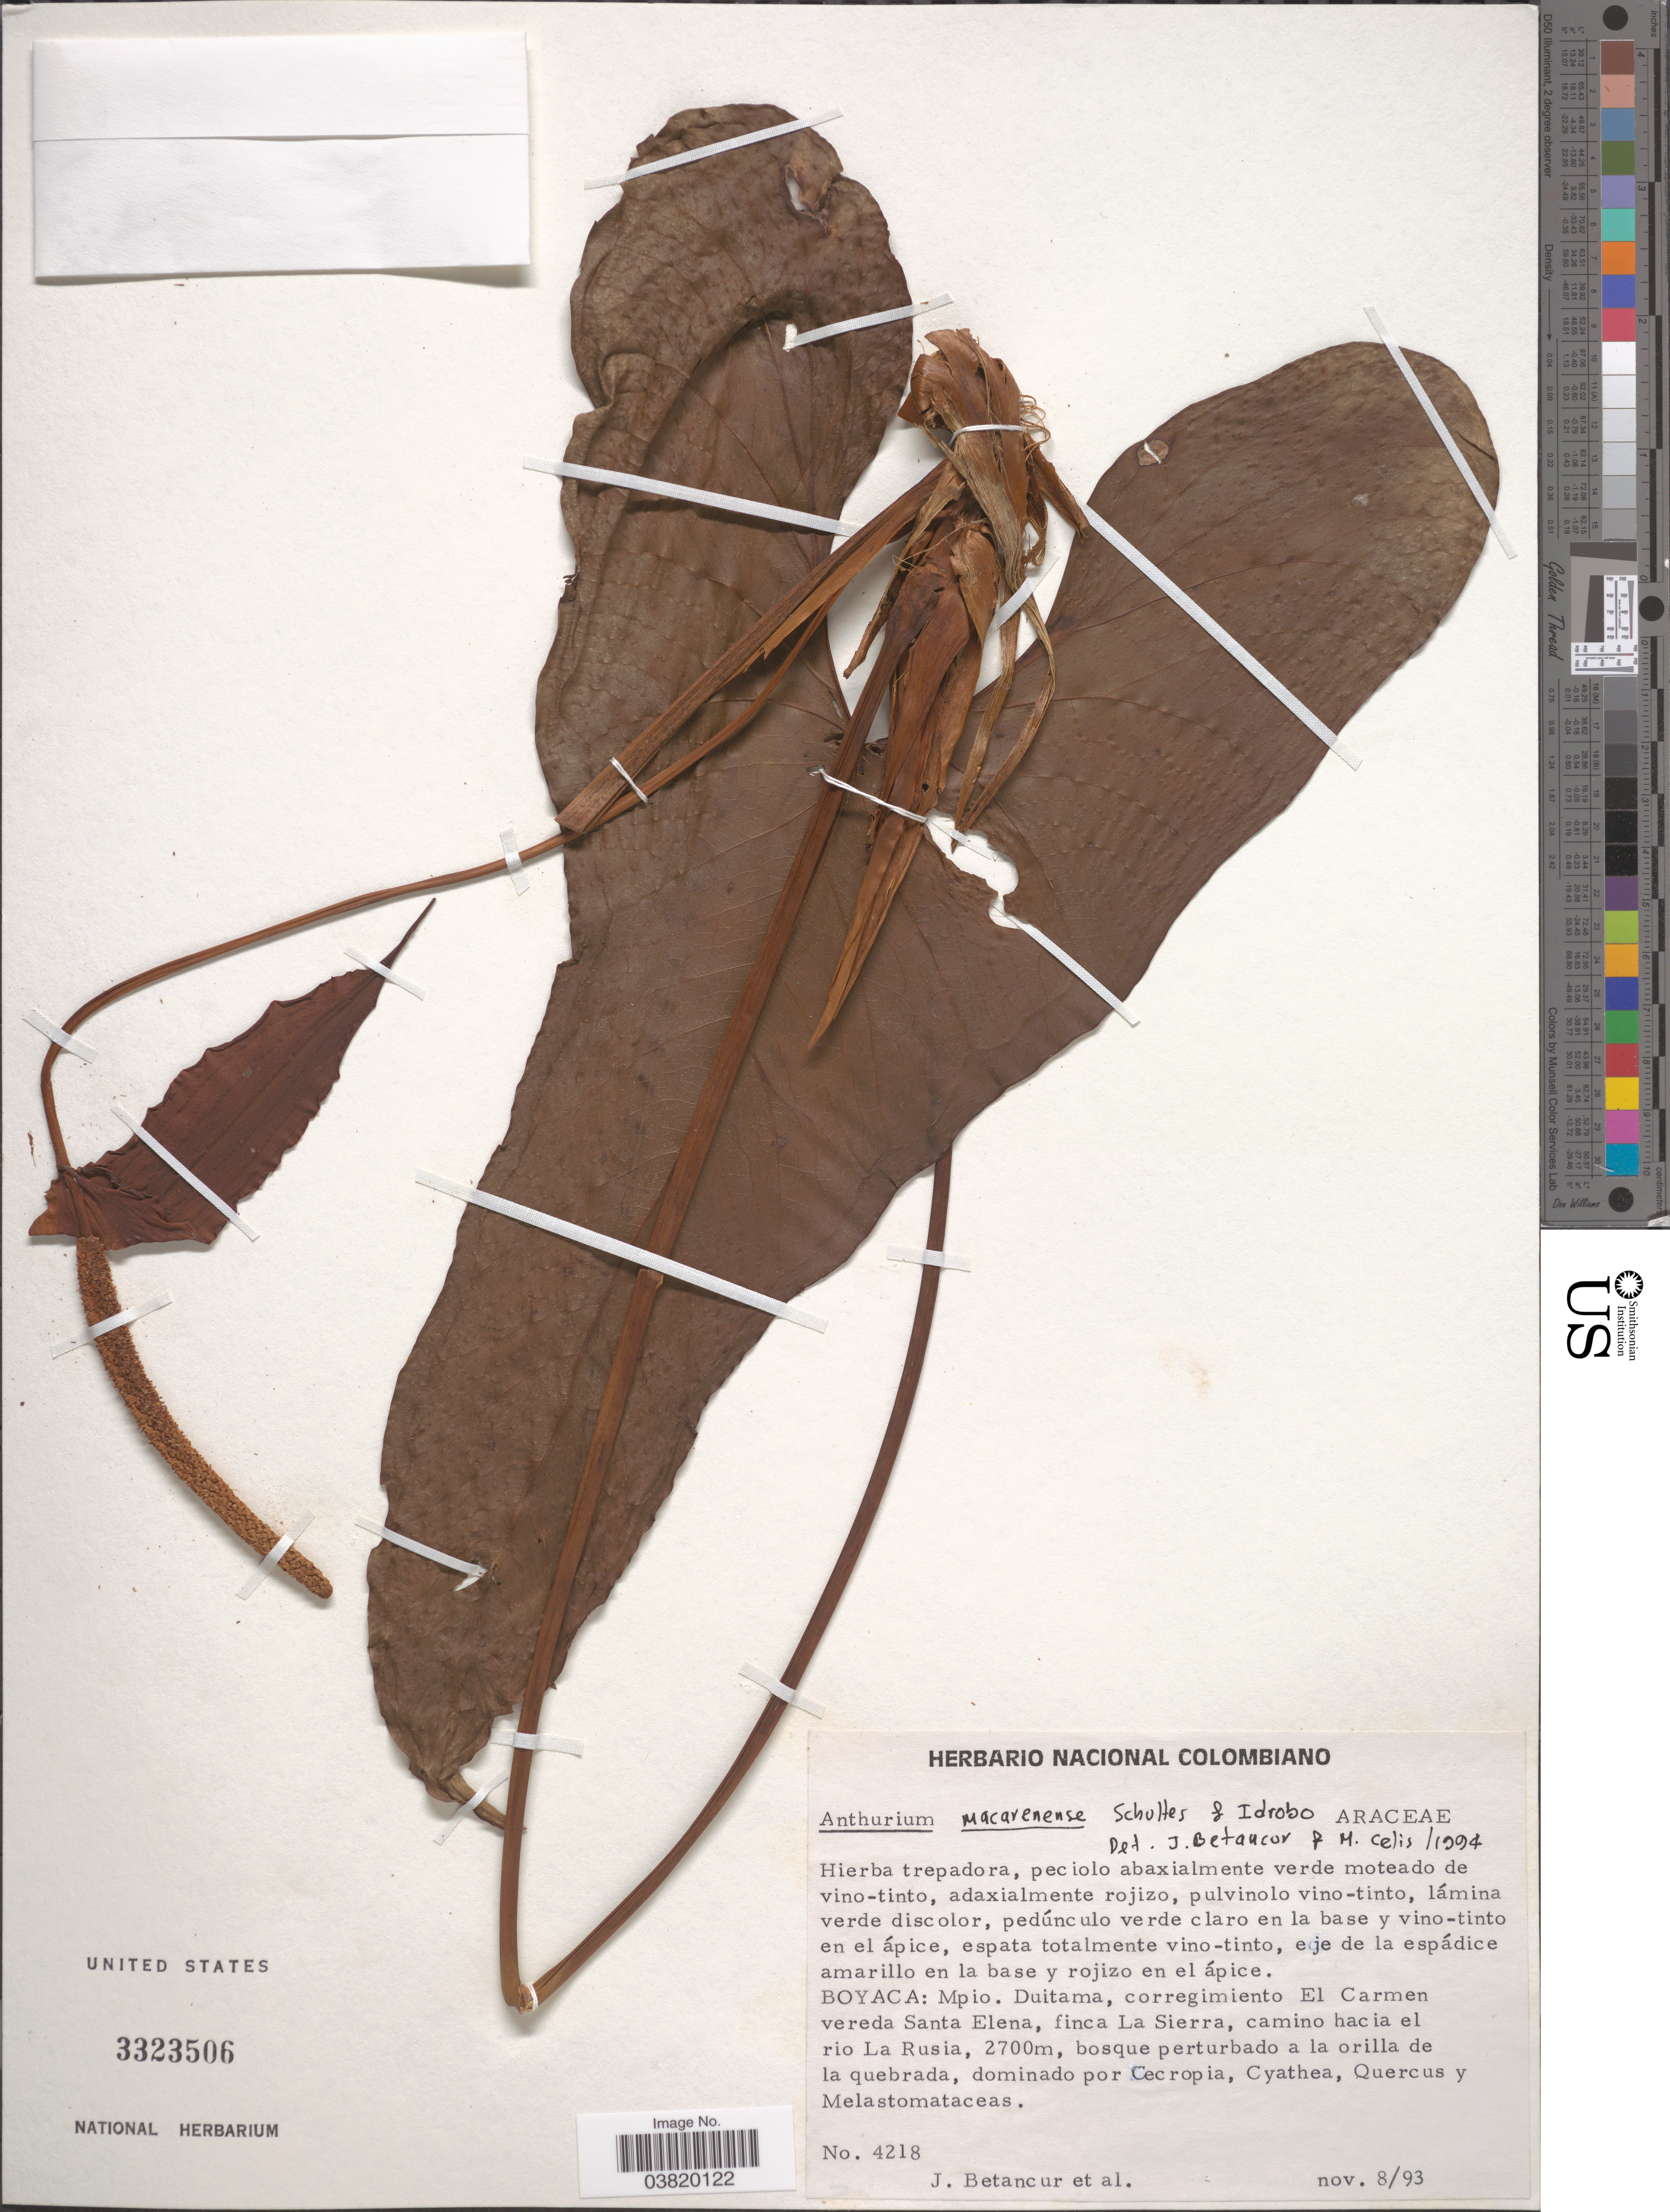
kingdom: Plantae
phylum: Tracheophyta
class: Liliopsida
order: Alismatales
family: Araceae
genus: Anthurium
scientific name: Anthurium macarenense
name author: R.E. Schult. & Idrobo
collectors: J. Betancur & et al.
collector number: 4218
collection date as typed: Transcribed d/m/y: 8/11/93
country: Colombia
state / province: Boyacá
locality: Mpio. Duitama, corregimiento El Carmen vereda Santa Elena, finca La Sierra, camino hacia el rio La Rusia.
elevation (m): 2700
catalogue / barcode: US 3323506